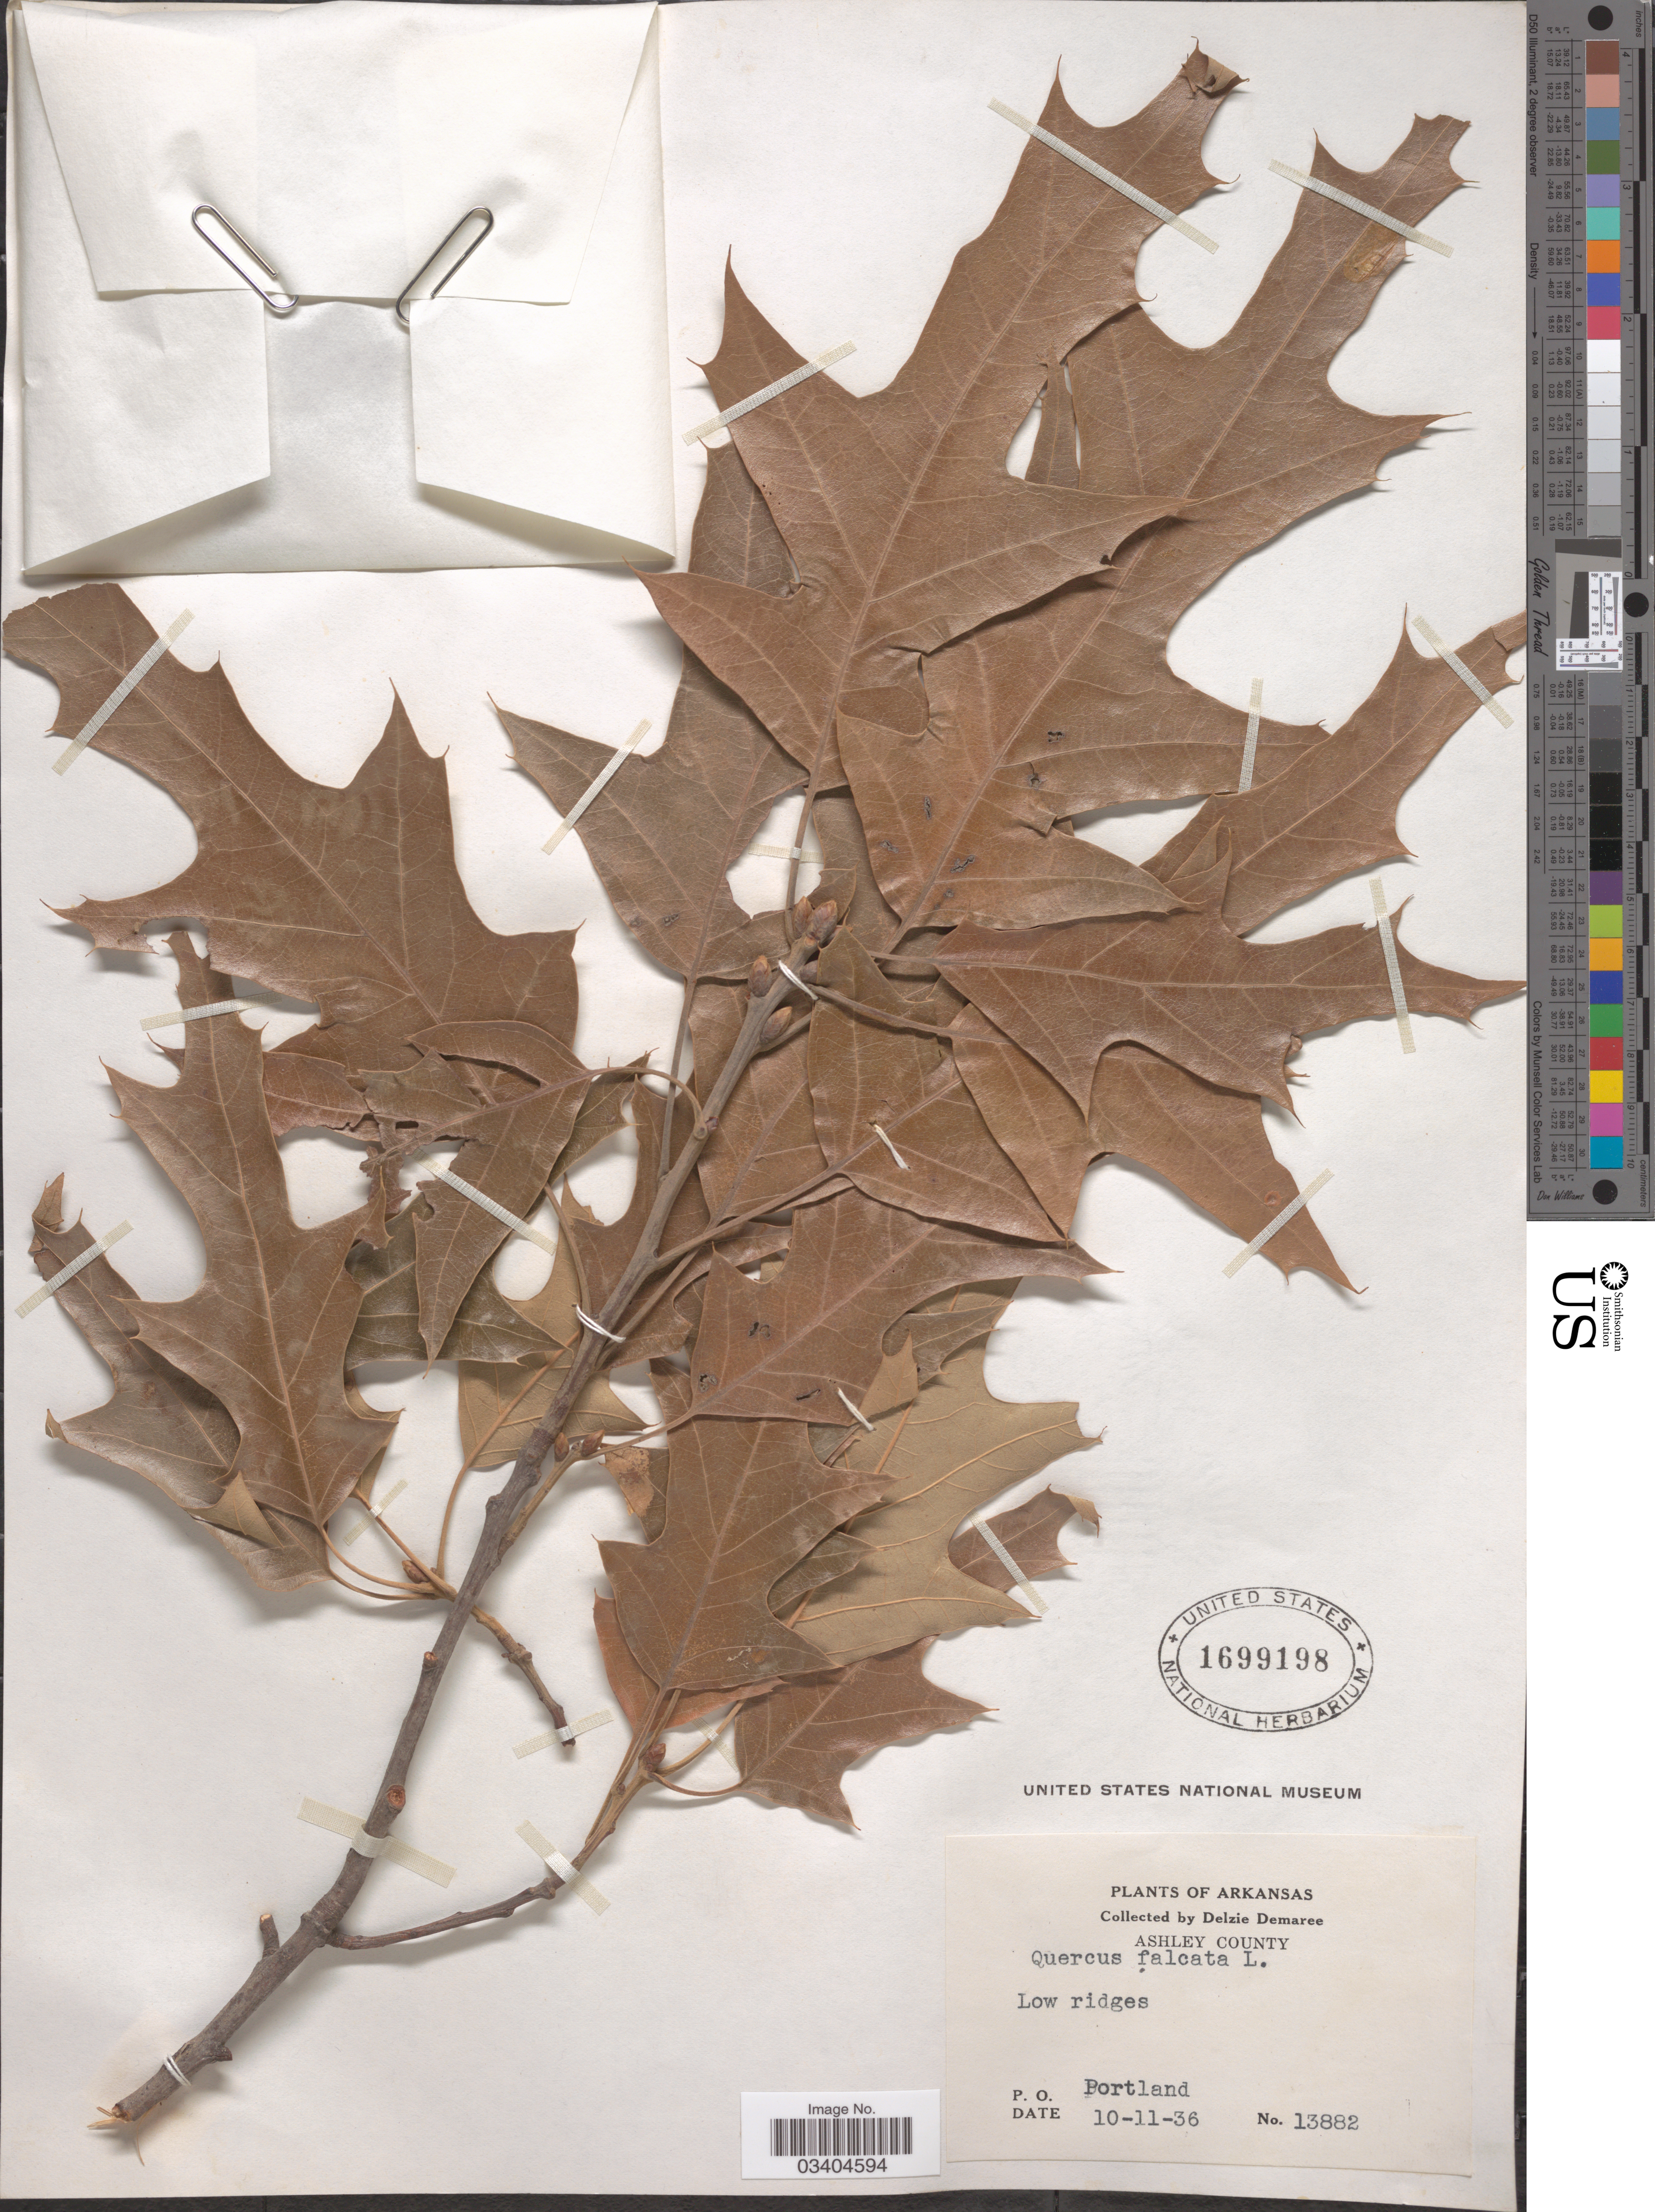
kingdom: Plantae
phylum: Tracheophyta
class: Magnoliopsida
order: Fagales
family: Fagaceae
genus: Quercus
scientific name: Quercus falcata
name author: Michx.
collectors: D. Demaree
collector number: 13882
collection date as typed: Transcribed d/m/y: 11/10/36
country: United States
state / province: Arkansas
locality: Ashley County. P.O. Portland.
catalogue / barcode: US 1699198